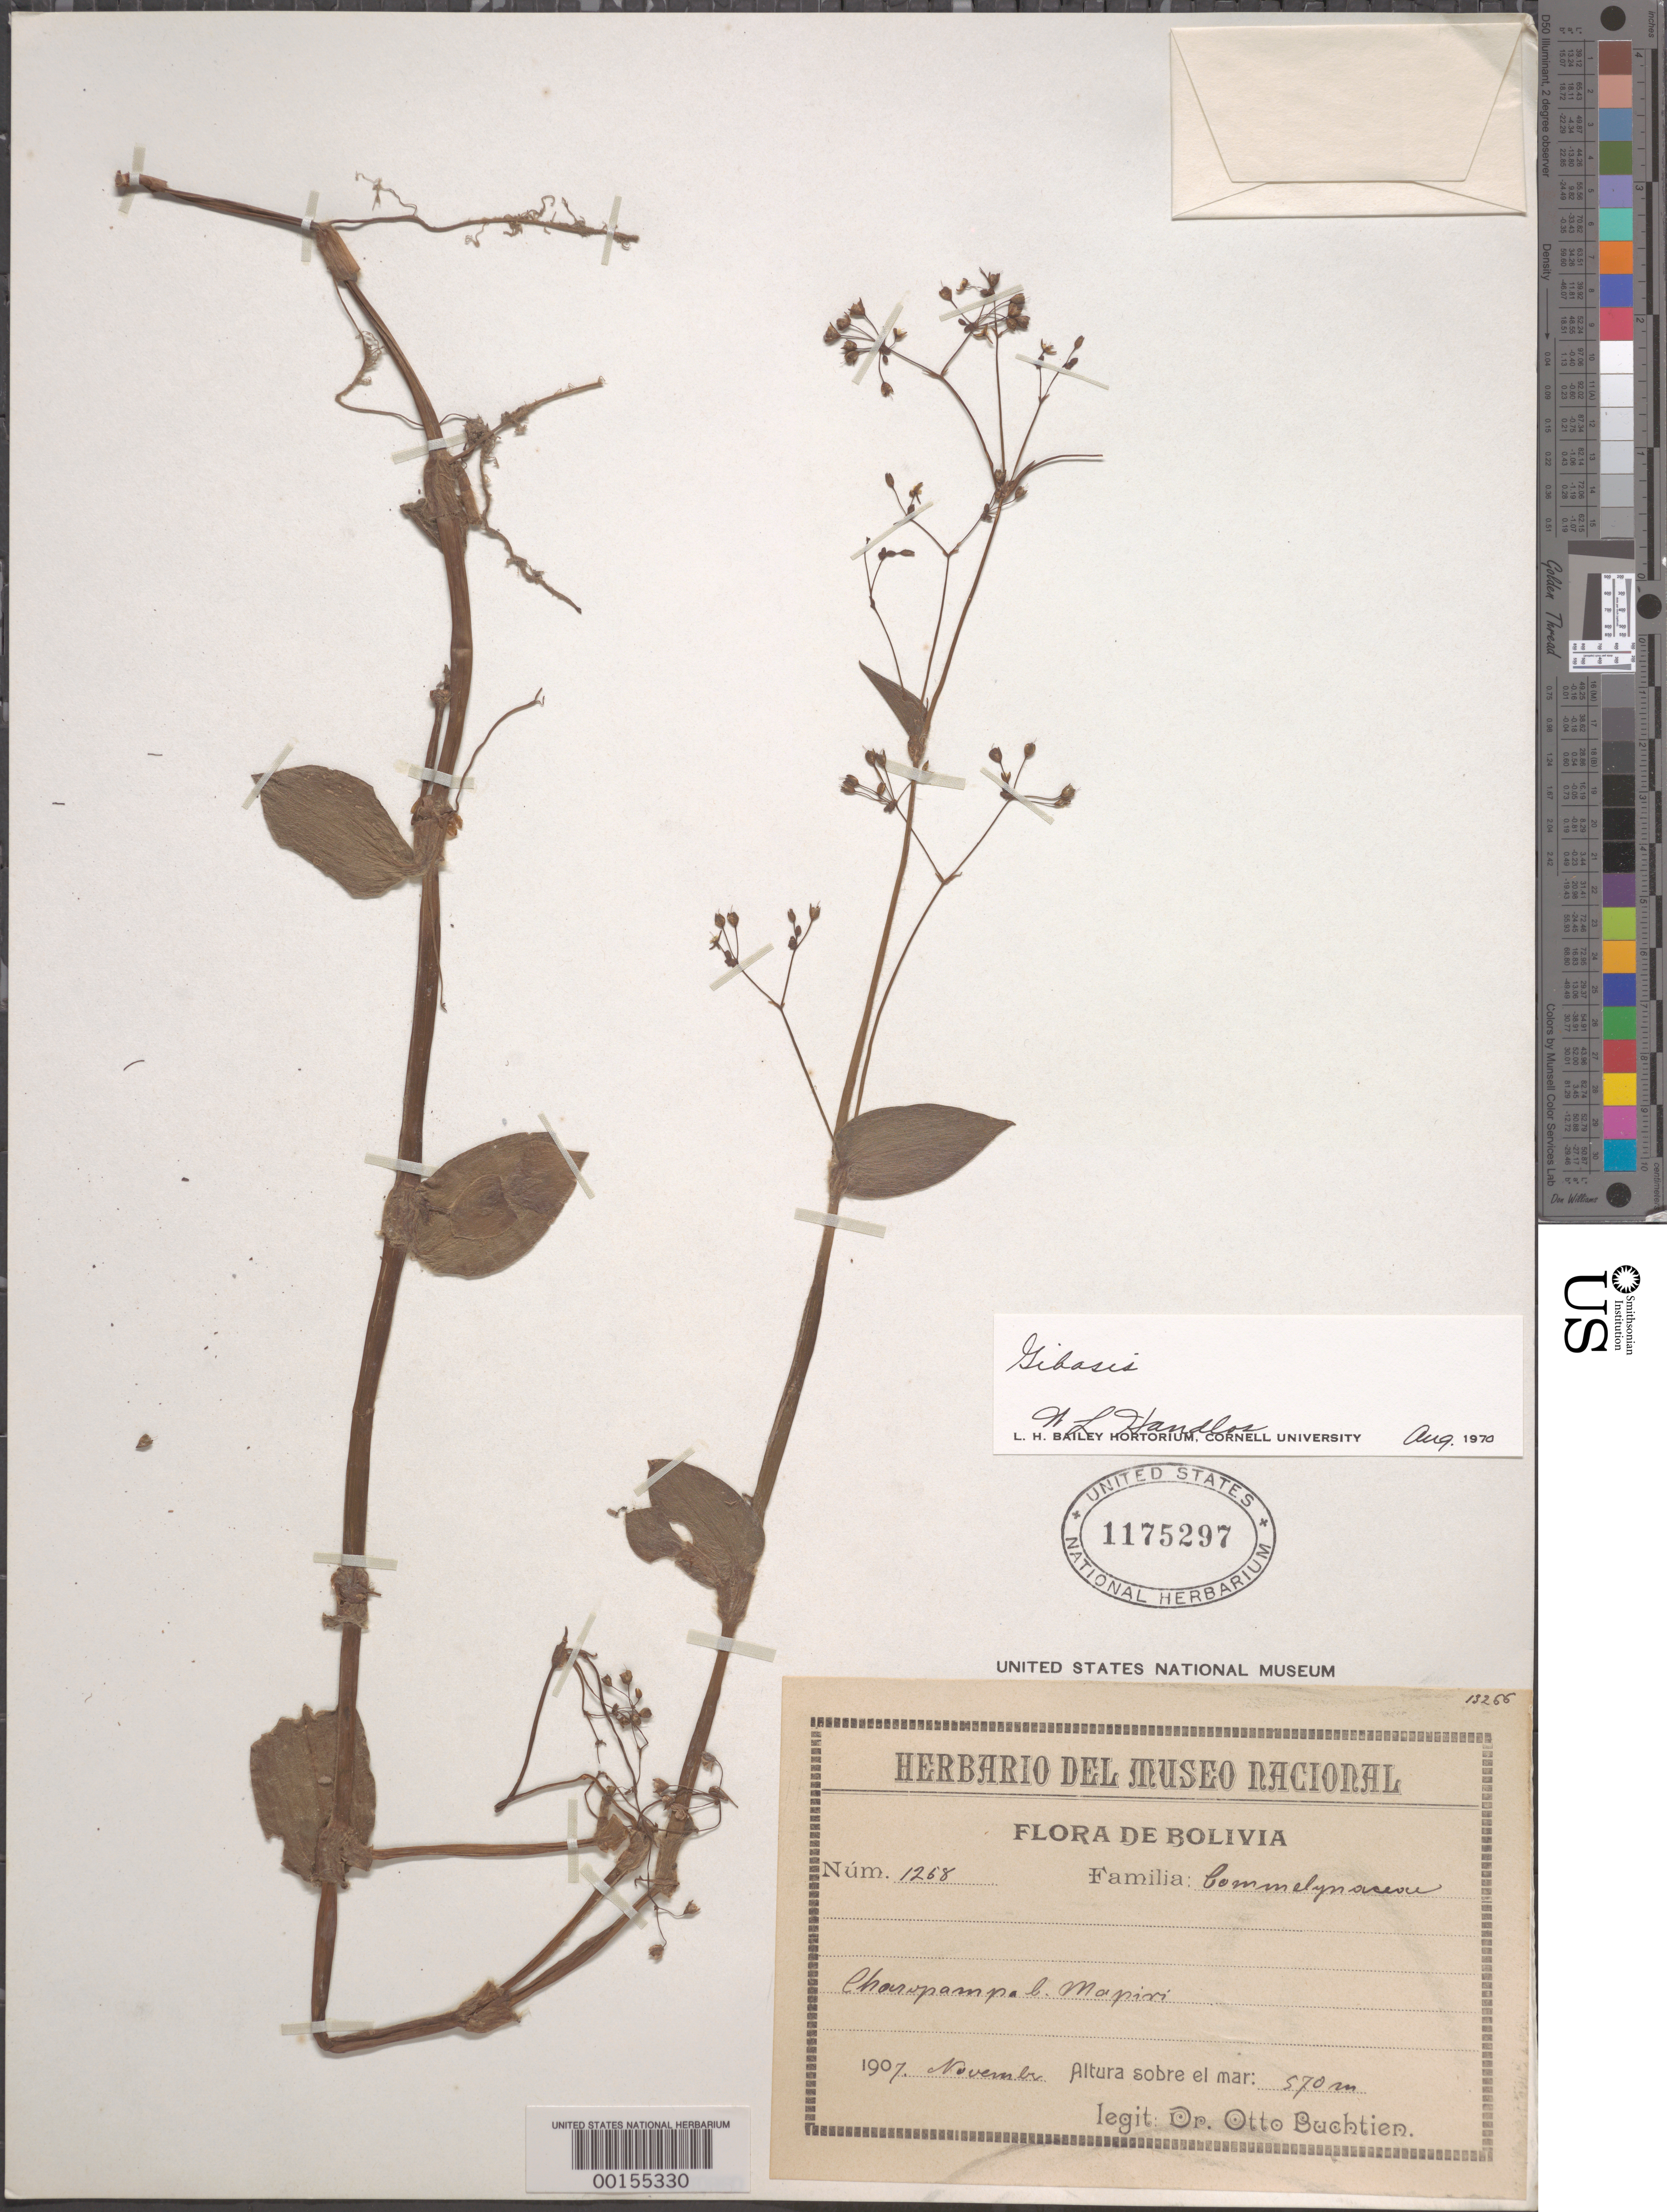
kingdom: Plantae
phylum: Tracheophyta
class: Liliopsida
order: Commelinales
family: Commelinaceae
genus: Gibasis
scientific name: Gibasis geniculata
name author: (Jacq.) Rohweder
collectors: O. Buchtien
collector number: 1258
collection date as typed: Nov 1907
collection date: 1907-11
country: Bolivia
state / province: La Paz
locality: Charopampa, Mapiri region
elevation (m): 570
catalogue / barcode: US 1175297